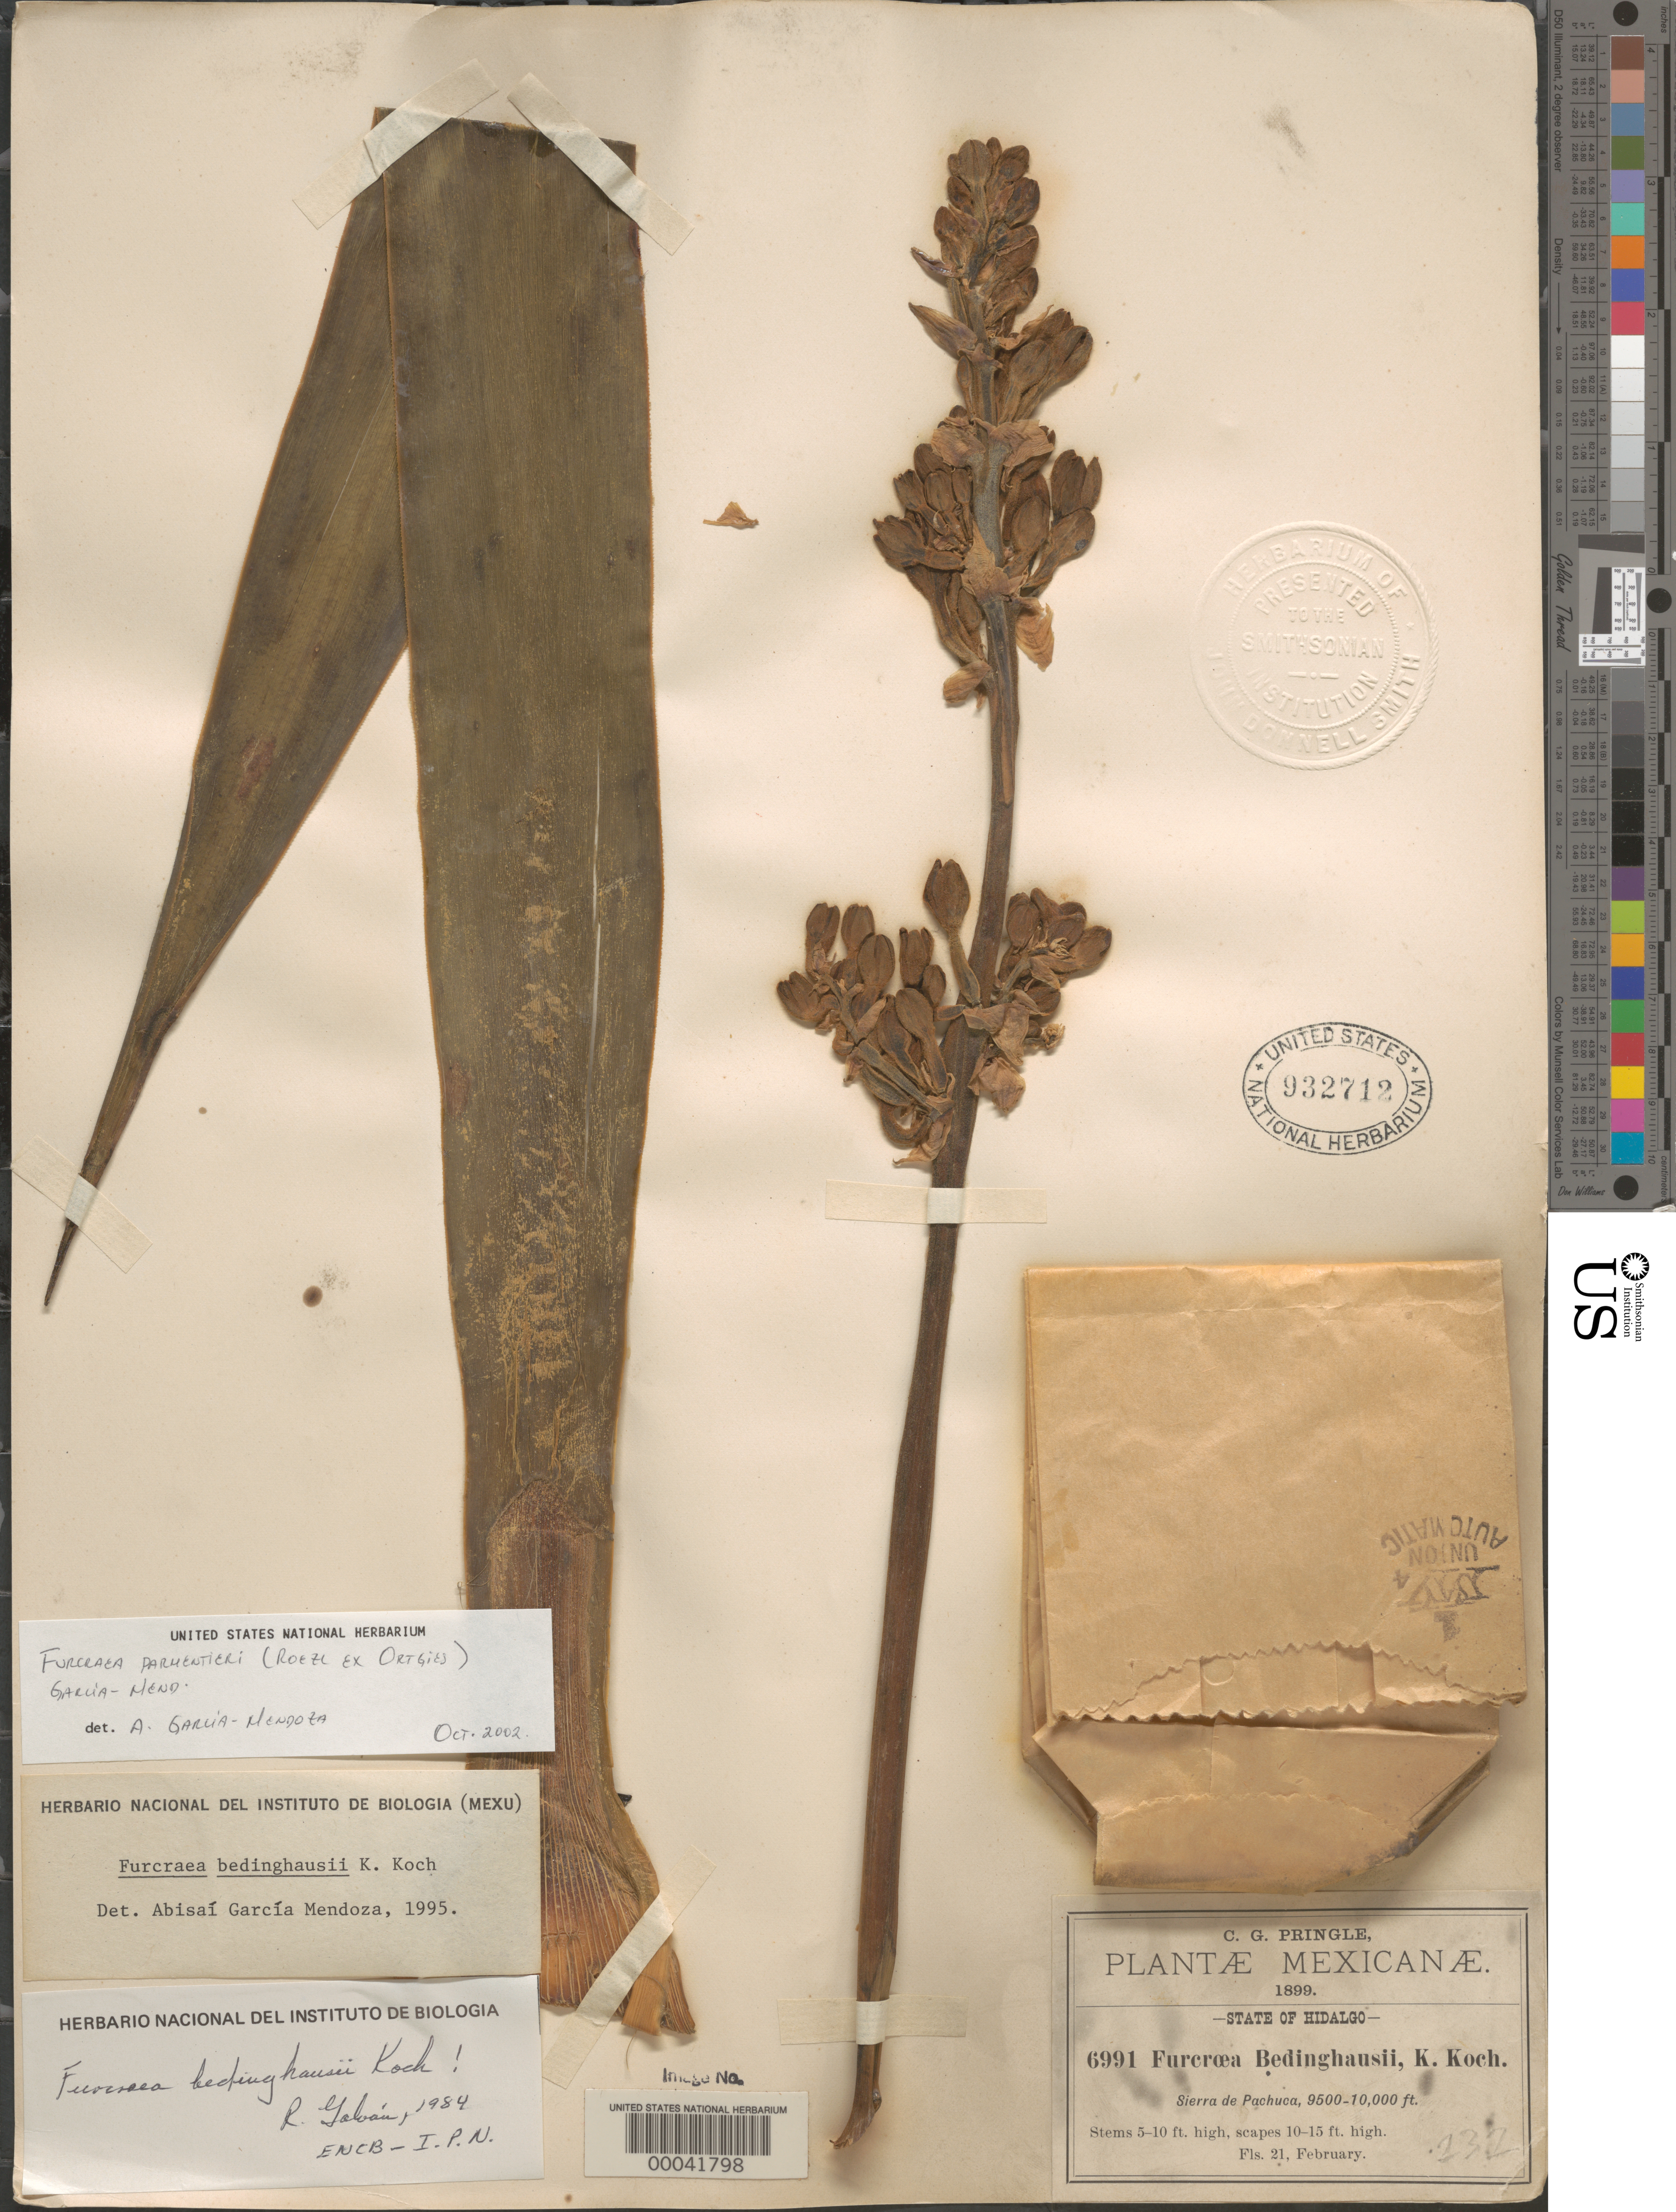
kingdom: Plantae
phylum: Tracheophyta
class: Liliopsida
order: Asparagales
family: Asparagaceae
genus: Furcraea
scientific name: Furcraea parmentieri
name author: (Roezl) García-Mend.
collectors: C. G. Pringle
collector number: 6991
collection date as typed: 21 Feb 1899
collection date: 1899-02-21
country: Mexico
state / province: Hidalgo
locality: Sierra de Pachuca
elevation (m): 2896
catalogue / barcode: US 932712